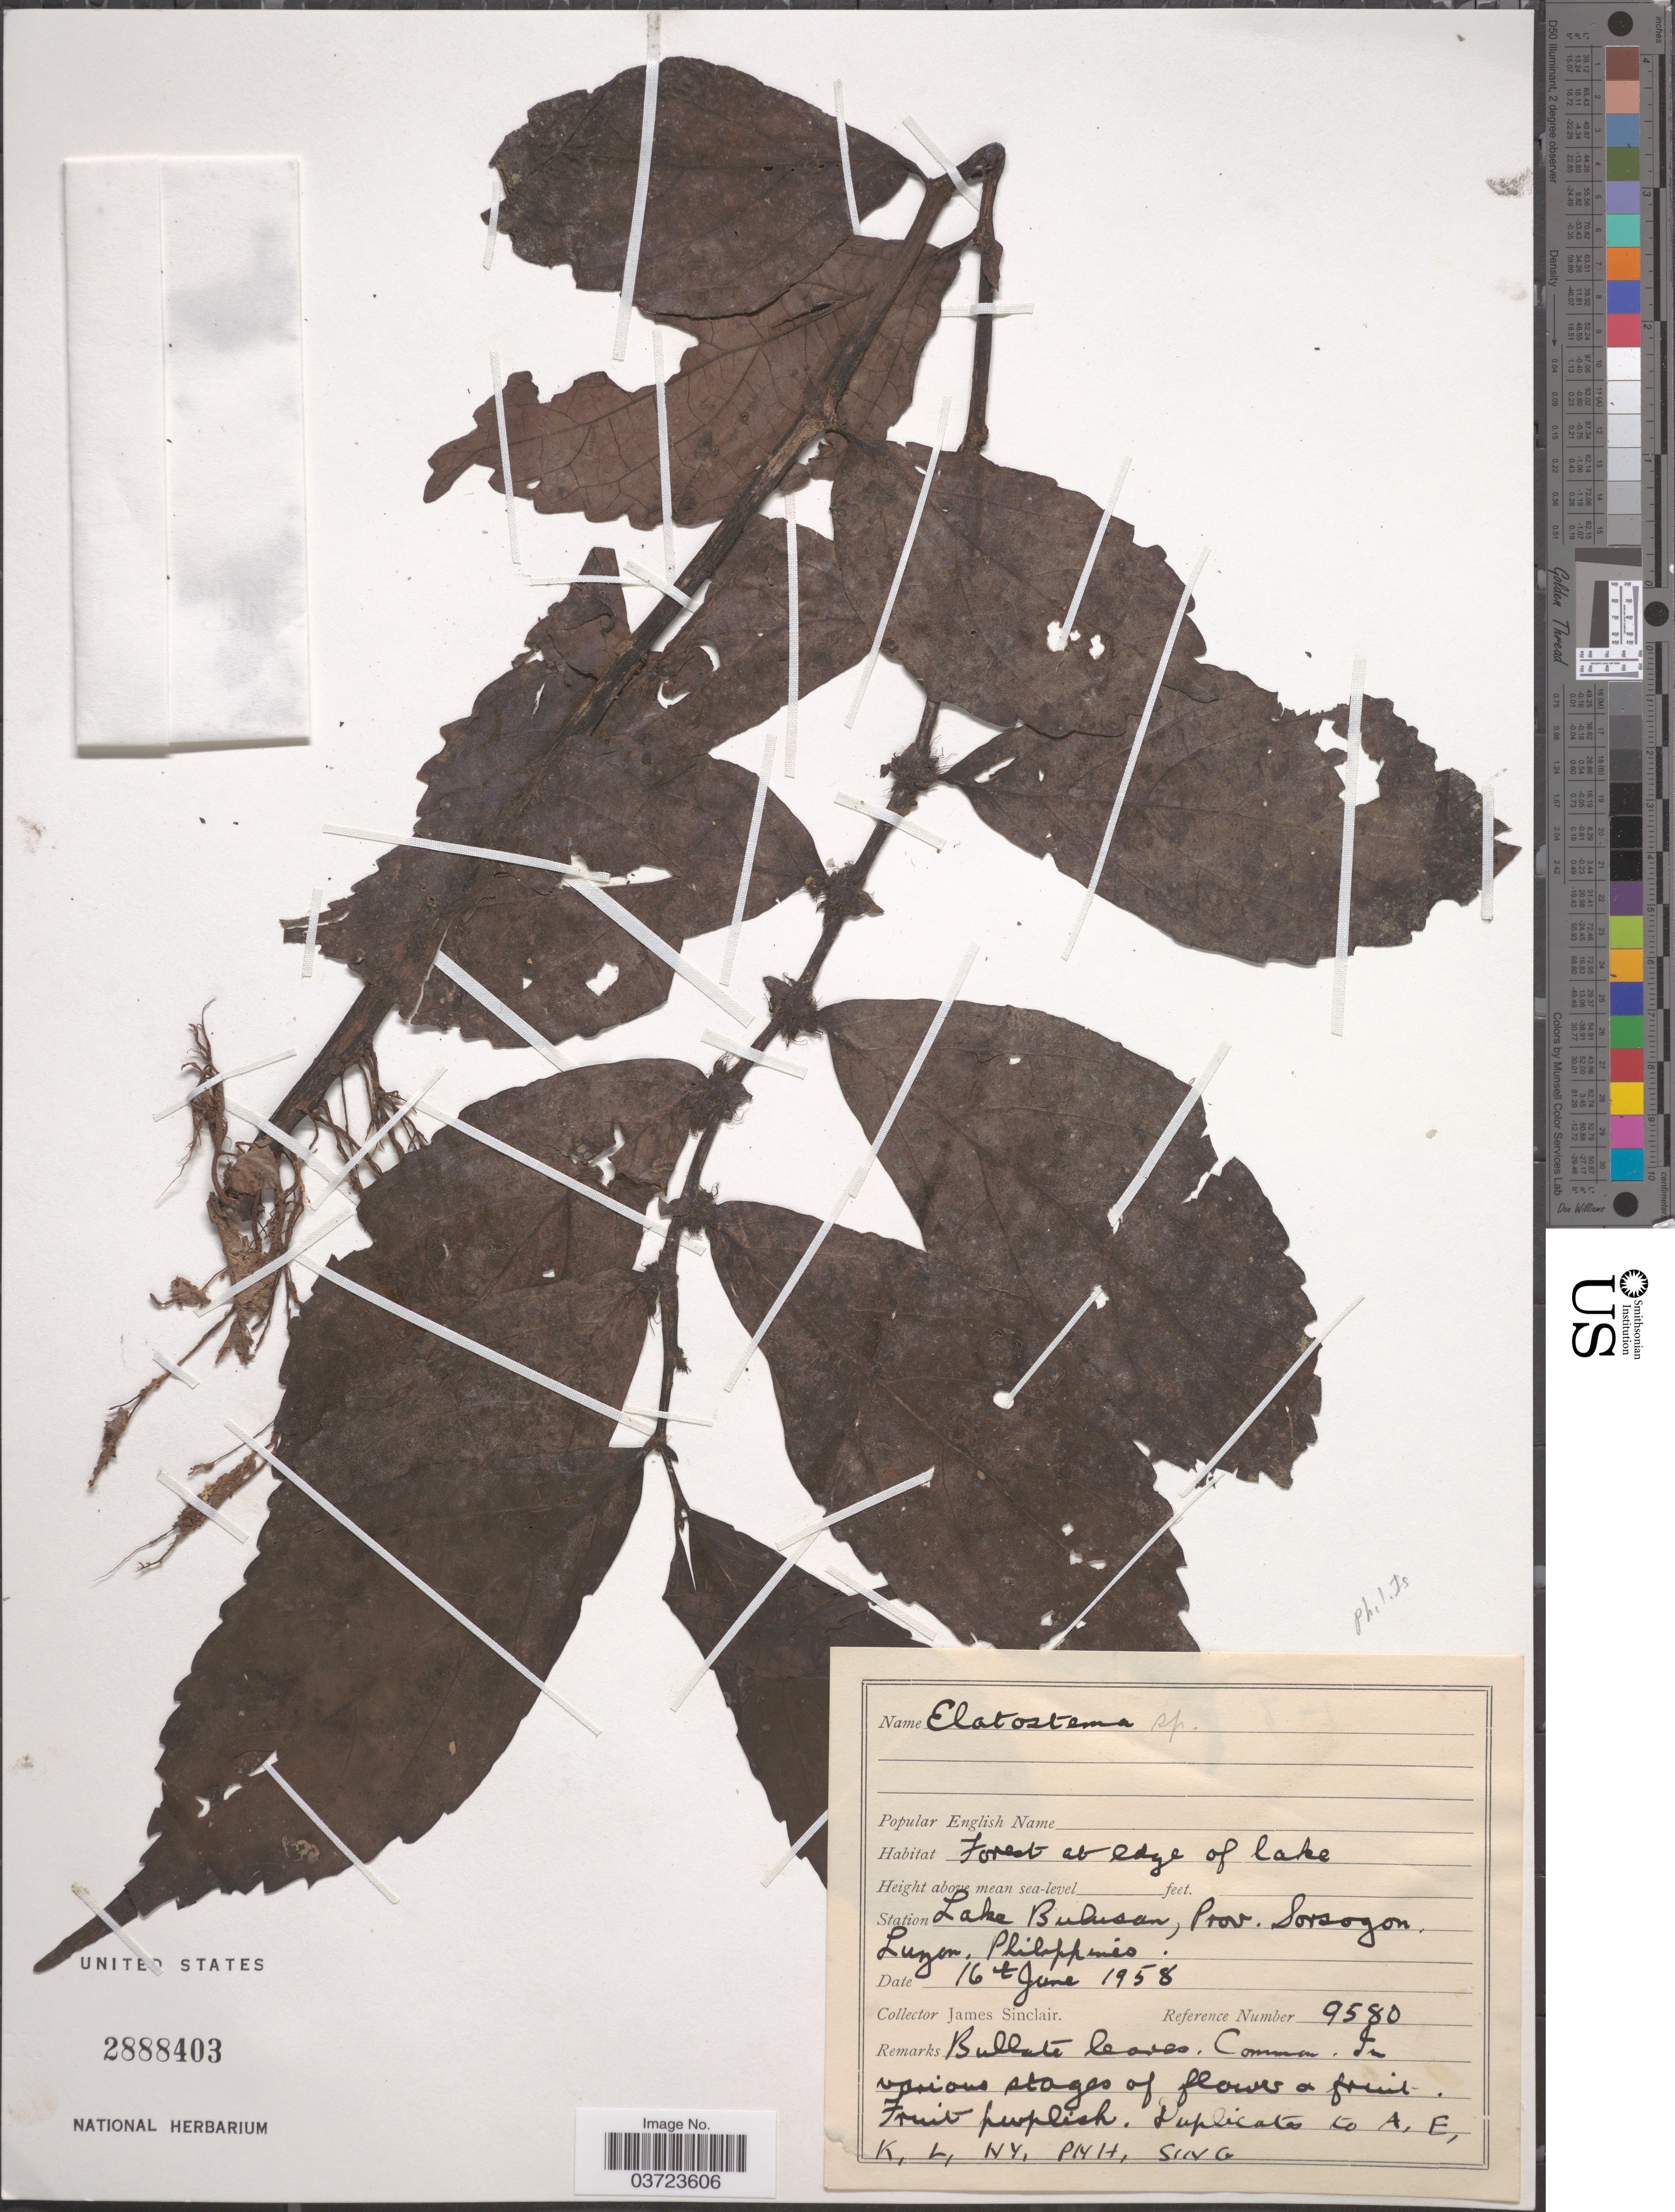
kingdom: Plantae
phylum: Tracheophyta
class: Magnoliopsida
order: Rosales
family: Urticaceae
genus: Elatostema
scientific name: Elatostema sp.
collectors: J. Sinclair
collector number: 9580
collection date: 1958-06-16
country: Philippines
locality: Lake Bulusan, Prov. Sorsogon. Luzon.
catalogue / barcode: US 2888403